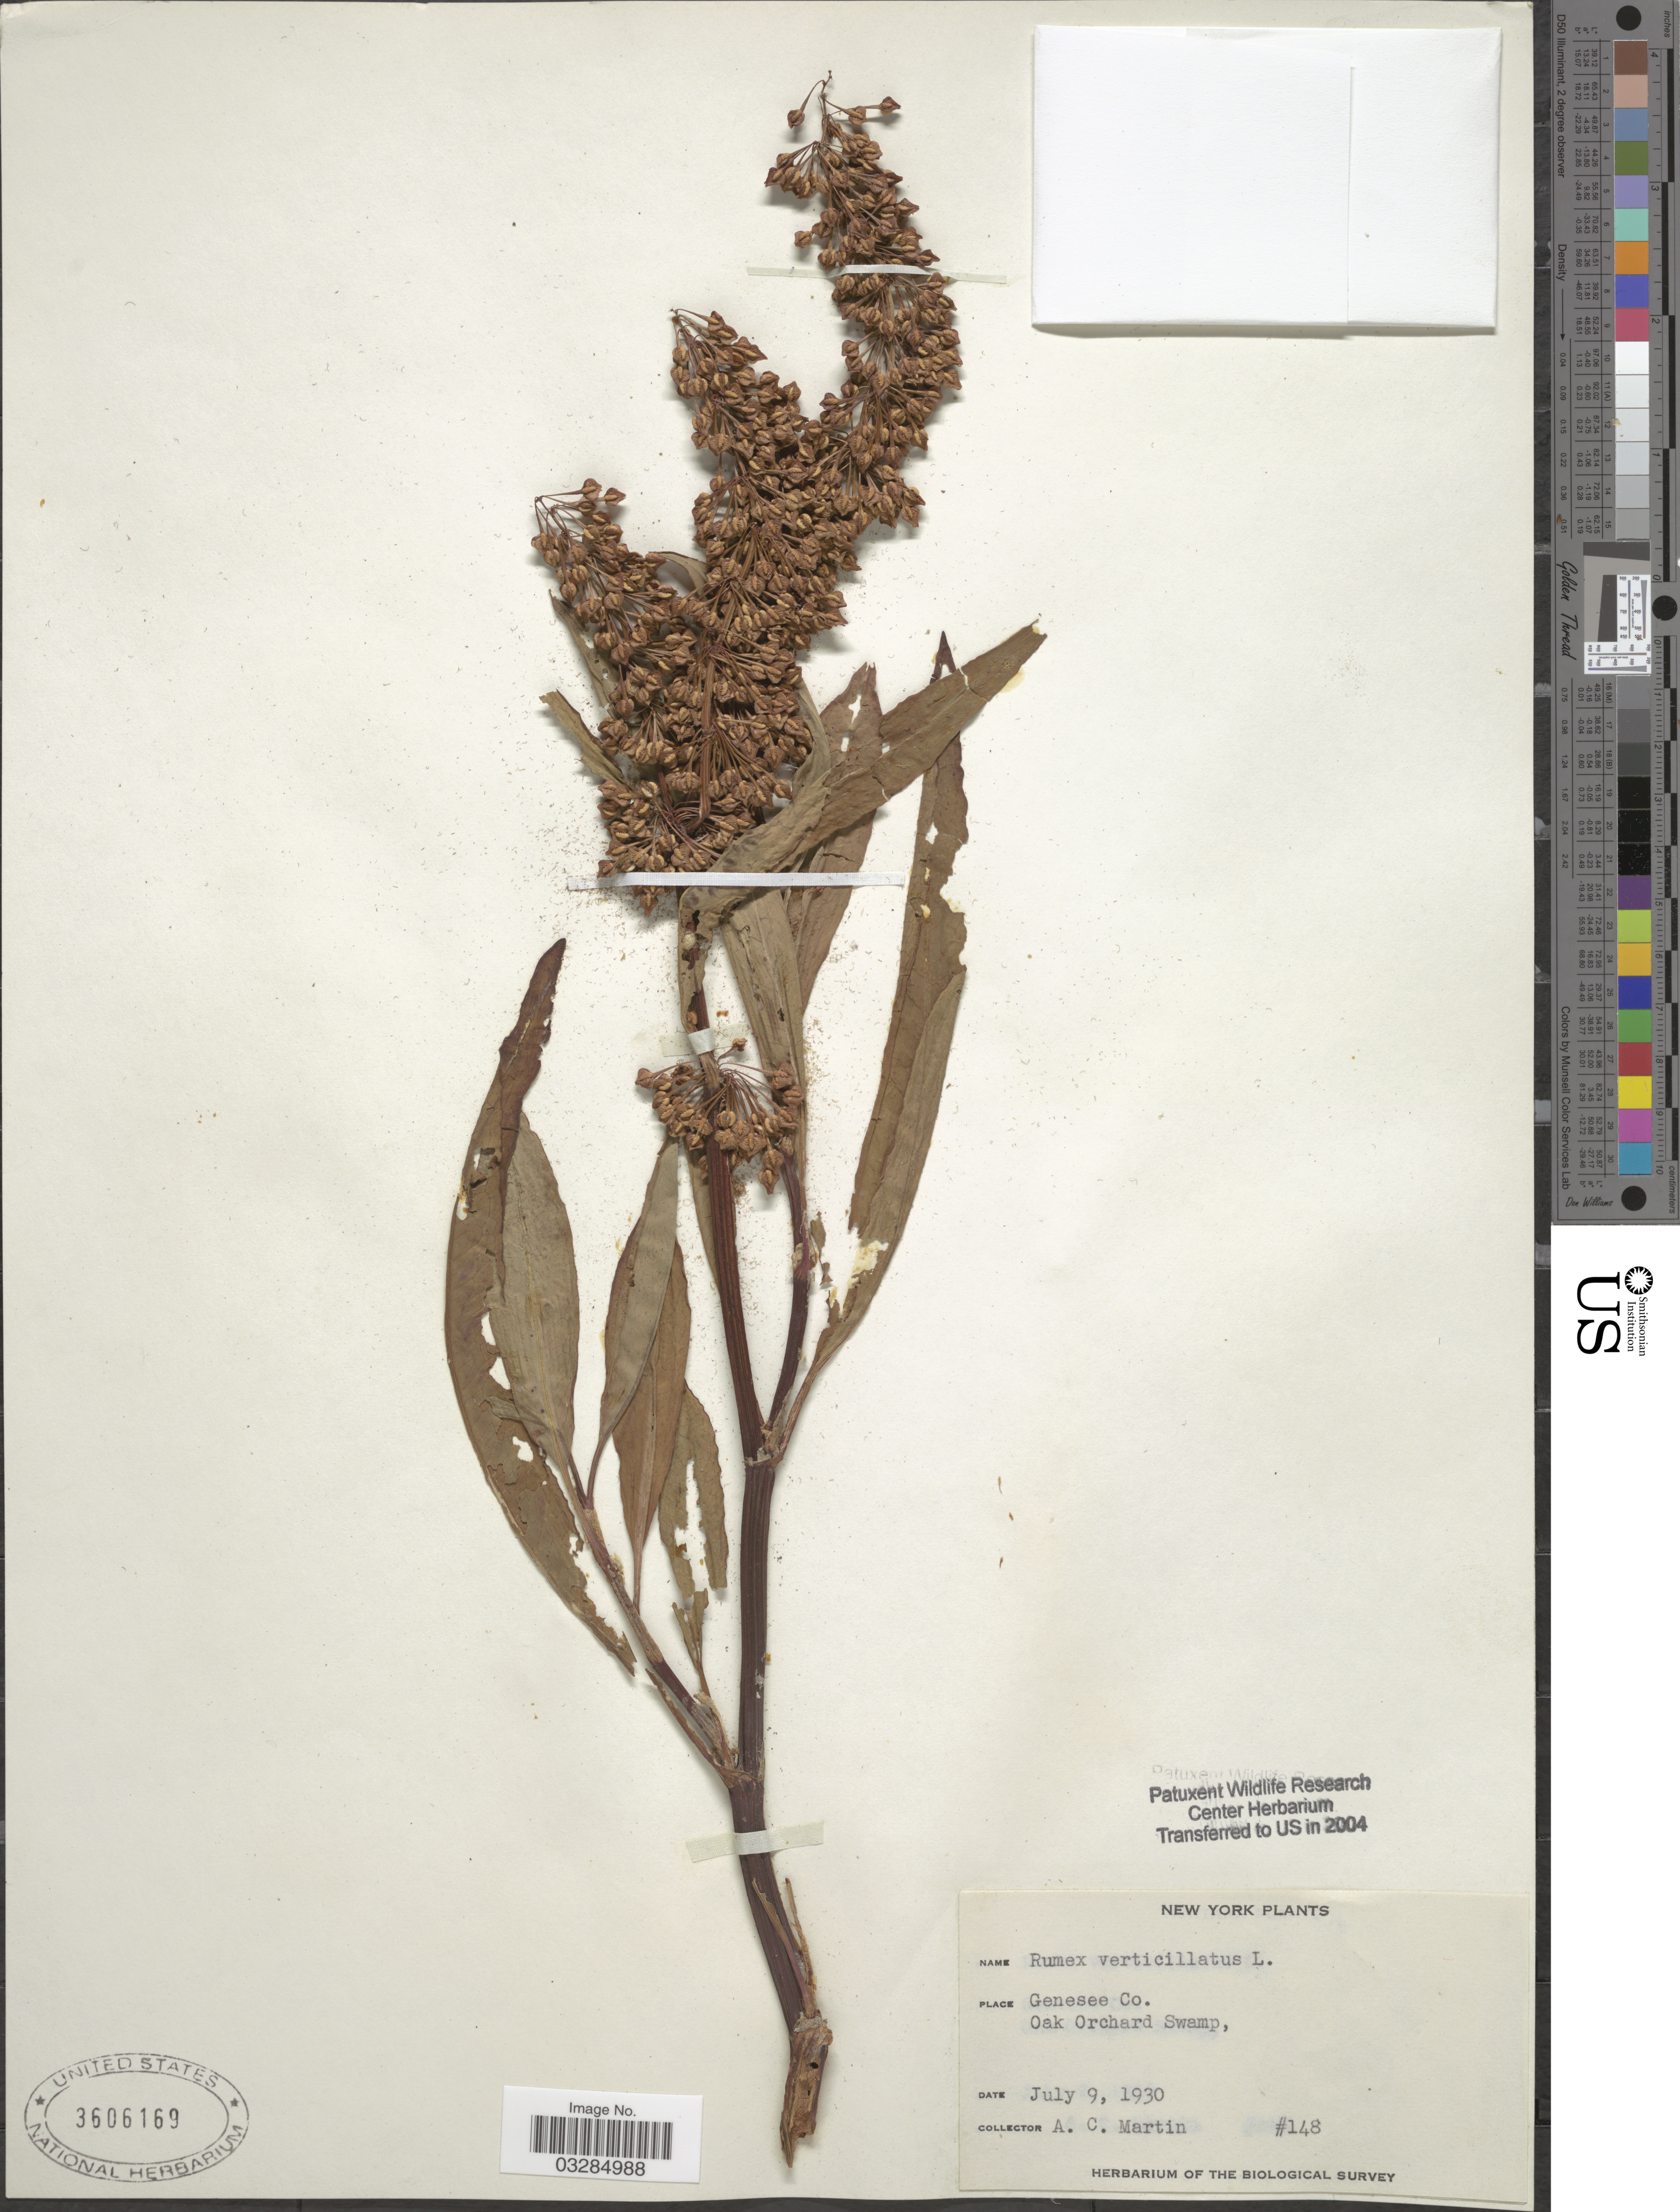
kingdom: Plantae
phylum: Tracheophyta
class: Magnoliopsida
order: Caryophyllales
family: Polygonaceae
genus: Rumex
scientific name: Rumex verticillatus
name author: L.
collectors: A. C. Martin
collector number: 148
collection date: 1930-07-09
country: United States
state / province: New York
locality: Genesee Co. Oak Orchard Swamp.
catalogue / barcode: US 3606169